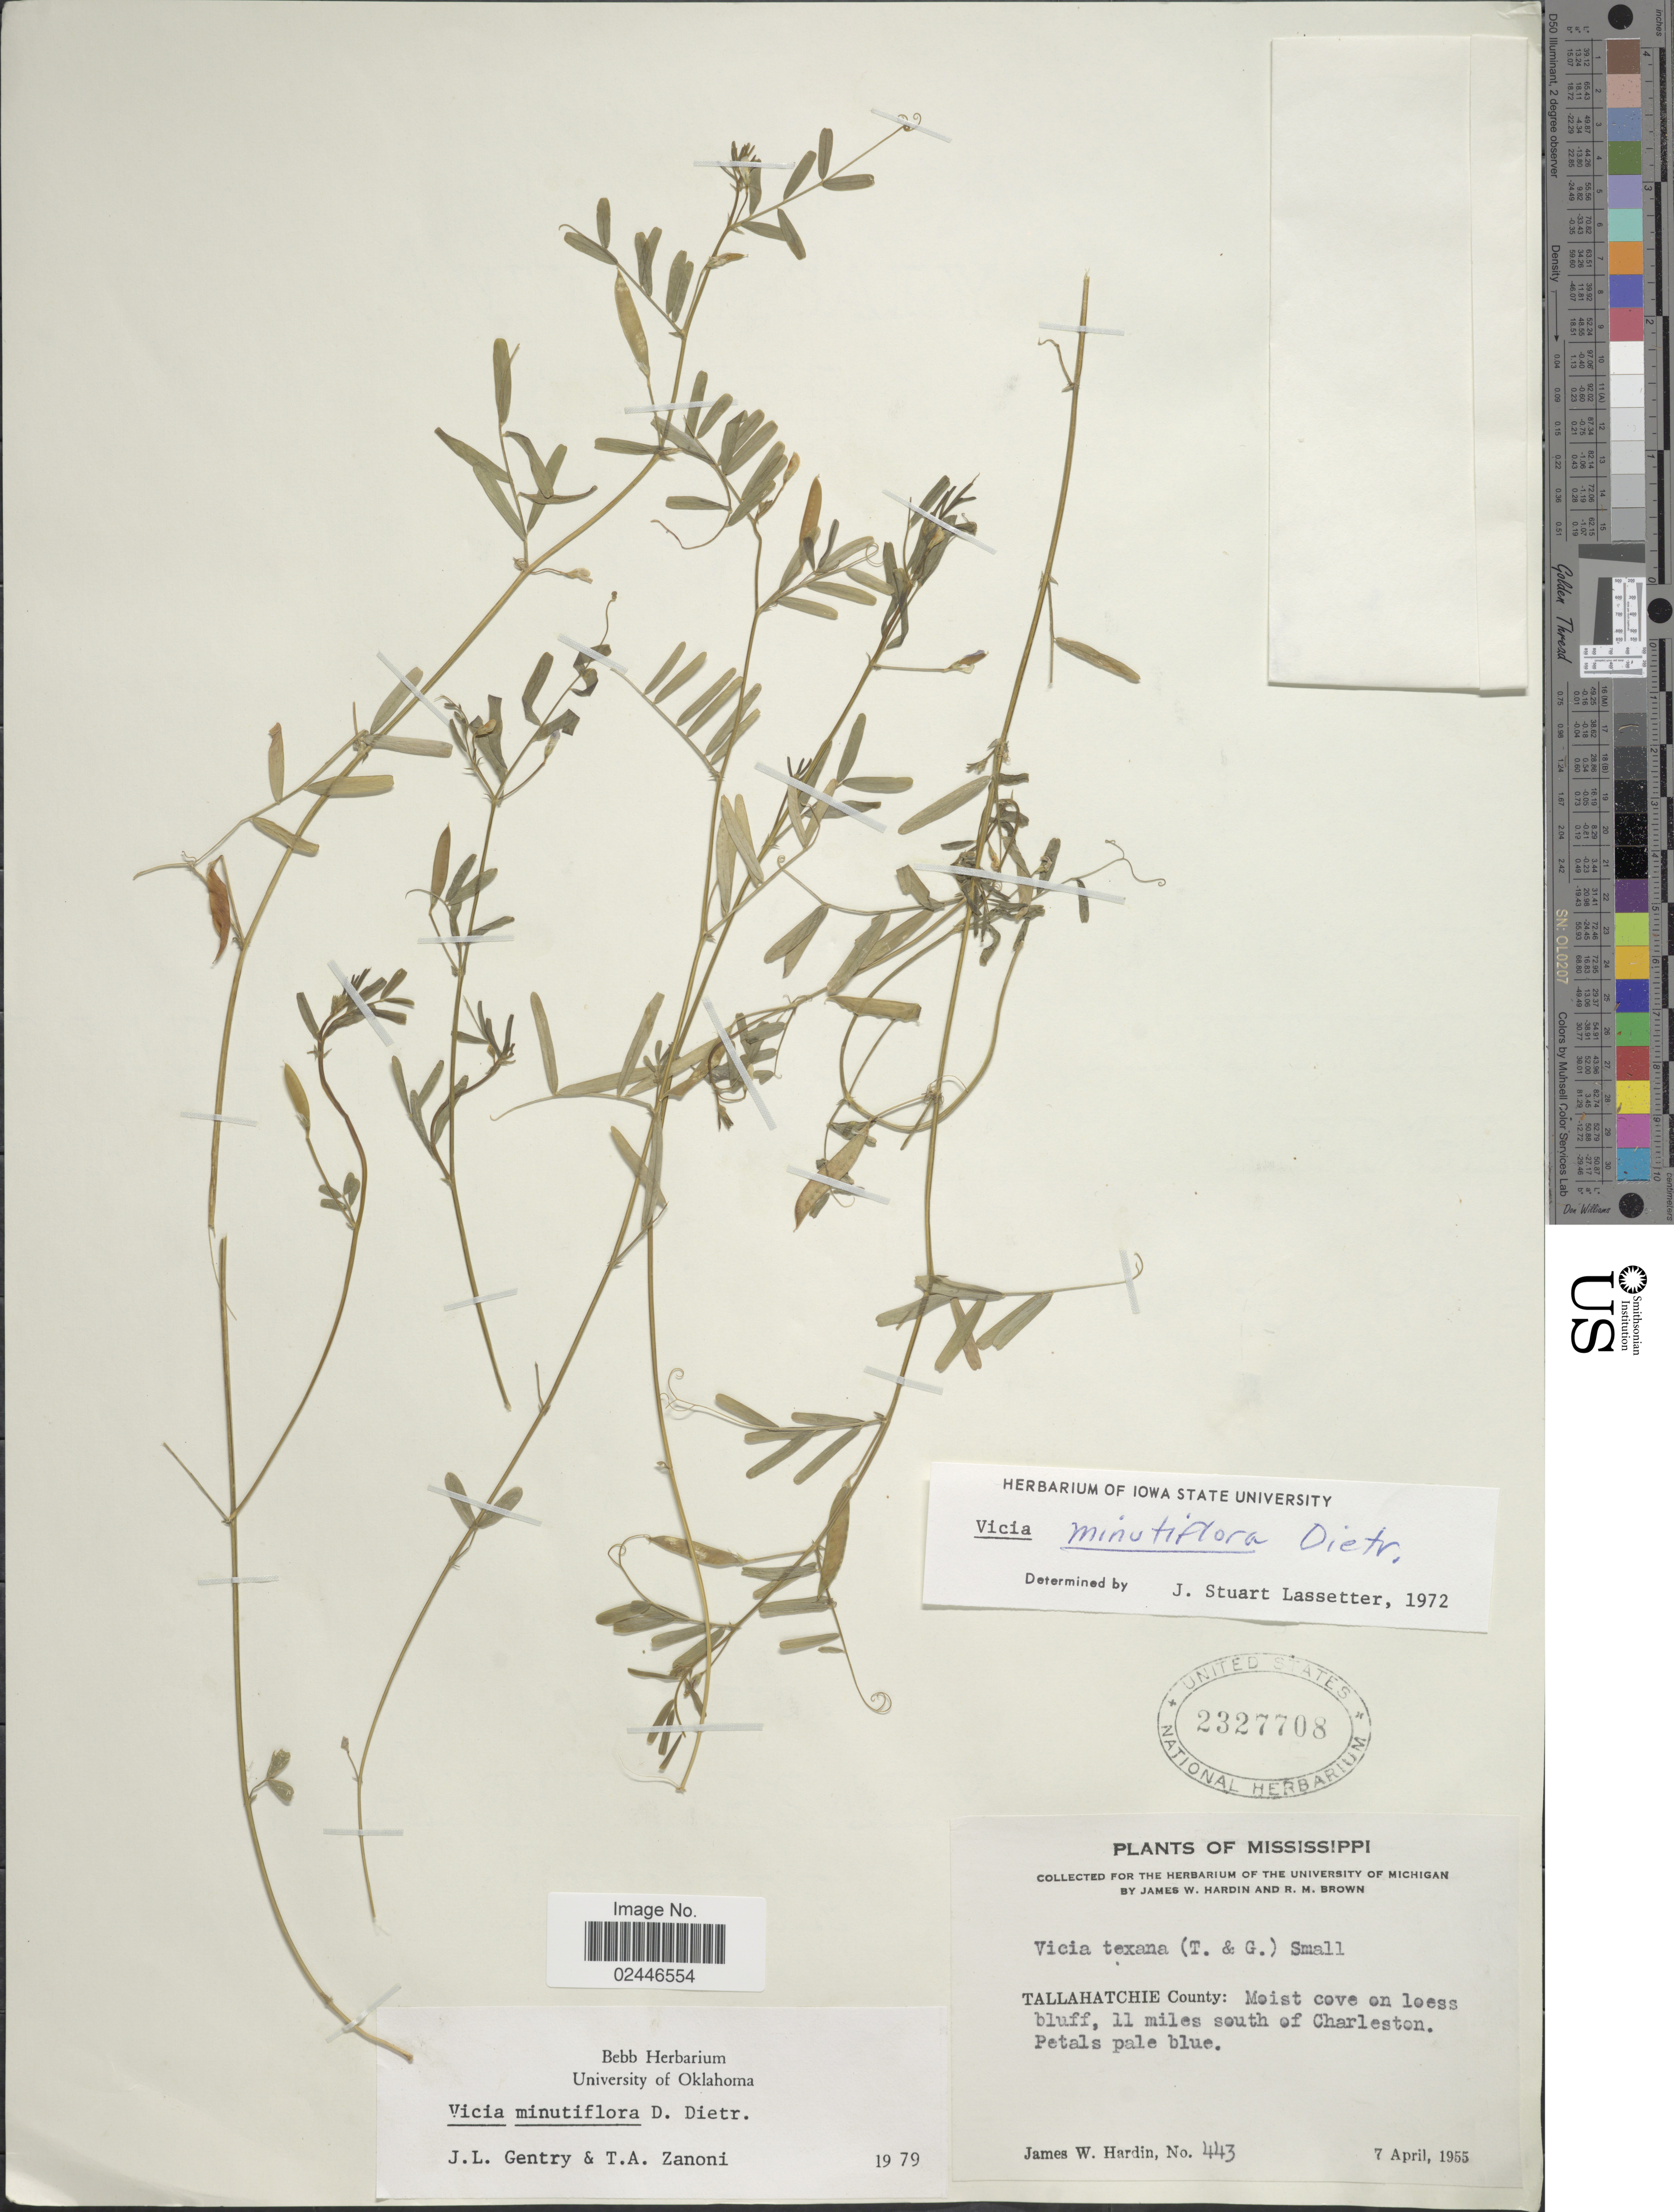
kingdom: Plantae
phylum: Tracheophyta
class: Magnoliopsida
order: Fabales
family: Fabaceae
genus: Vicia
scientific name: Vicia minutiflora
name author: D. Dietr.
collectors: J. Hardin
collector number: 443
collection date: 1955-04-07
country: United States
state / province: Mississippi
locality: Tallahatchie County, 11 miles south of Charleston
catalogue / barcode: US 2327708